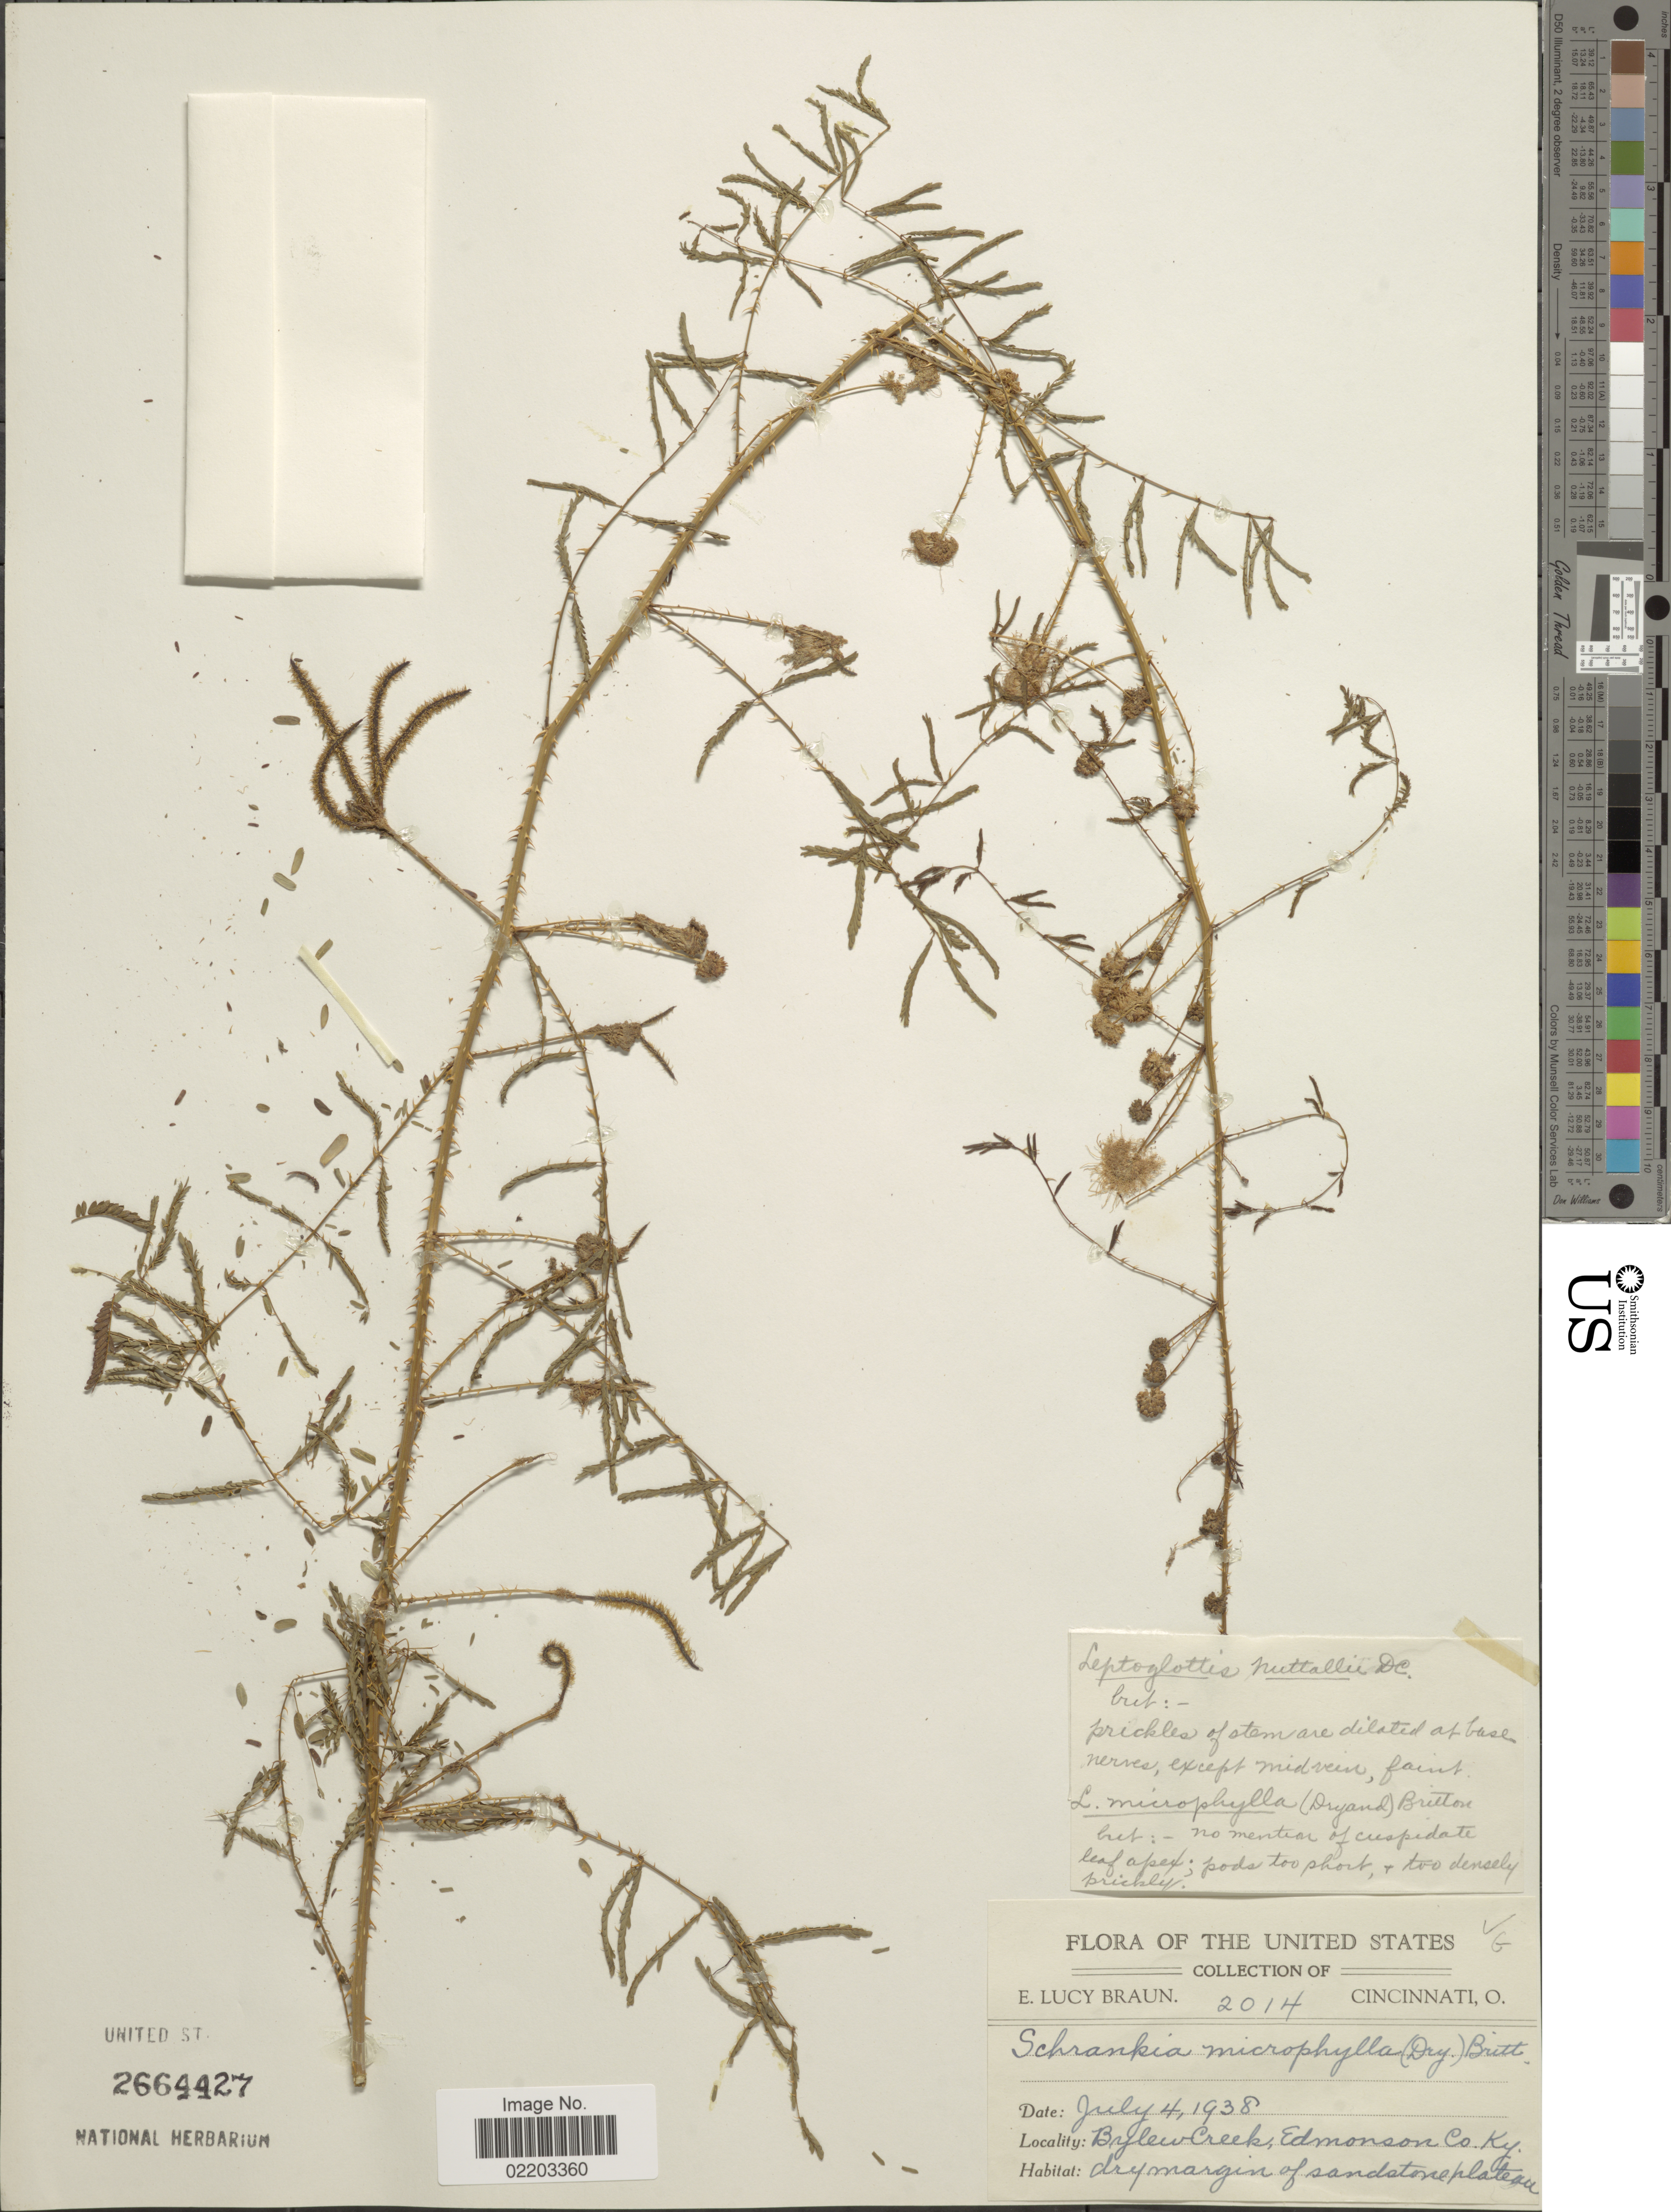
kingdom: Plantae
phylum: Tracheophyta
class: Magnoliopsida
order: Fabales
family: Fabaceae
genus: Mimosa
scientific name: Mimosa microphylla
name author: Dryand.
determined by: Strong, M. T., (US), Smithsonian Institution - National Museum of Natural History (UNITED STATES)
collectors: E. L. Braun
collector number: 2014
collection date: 1938-07-04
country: United States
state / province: Kentucky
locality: Bylew Creek, Edmonson Co, dry margins of sandstone plateau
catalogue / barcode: US 2664427